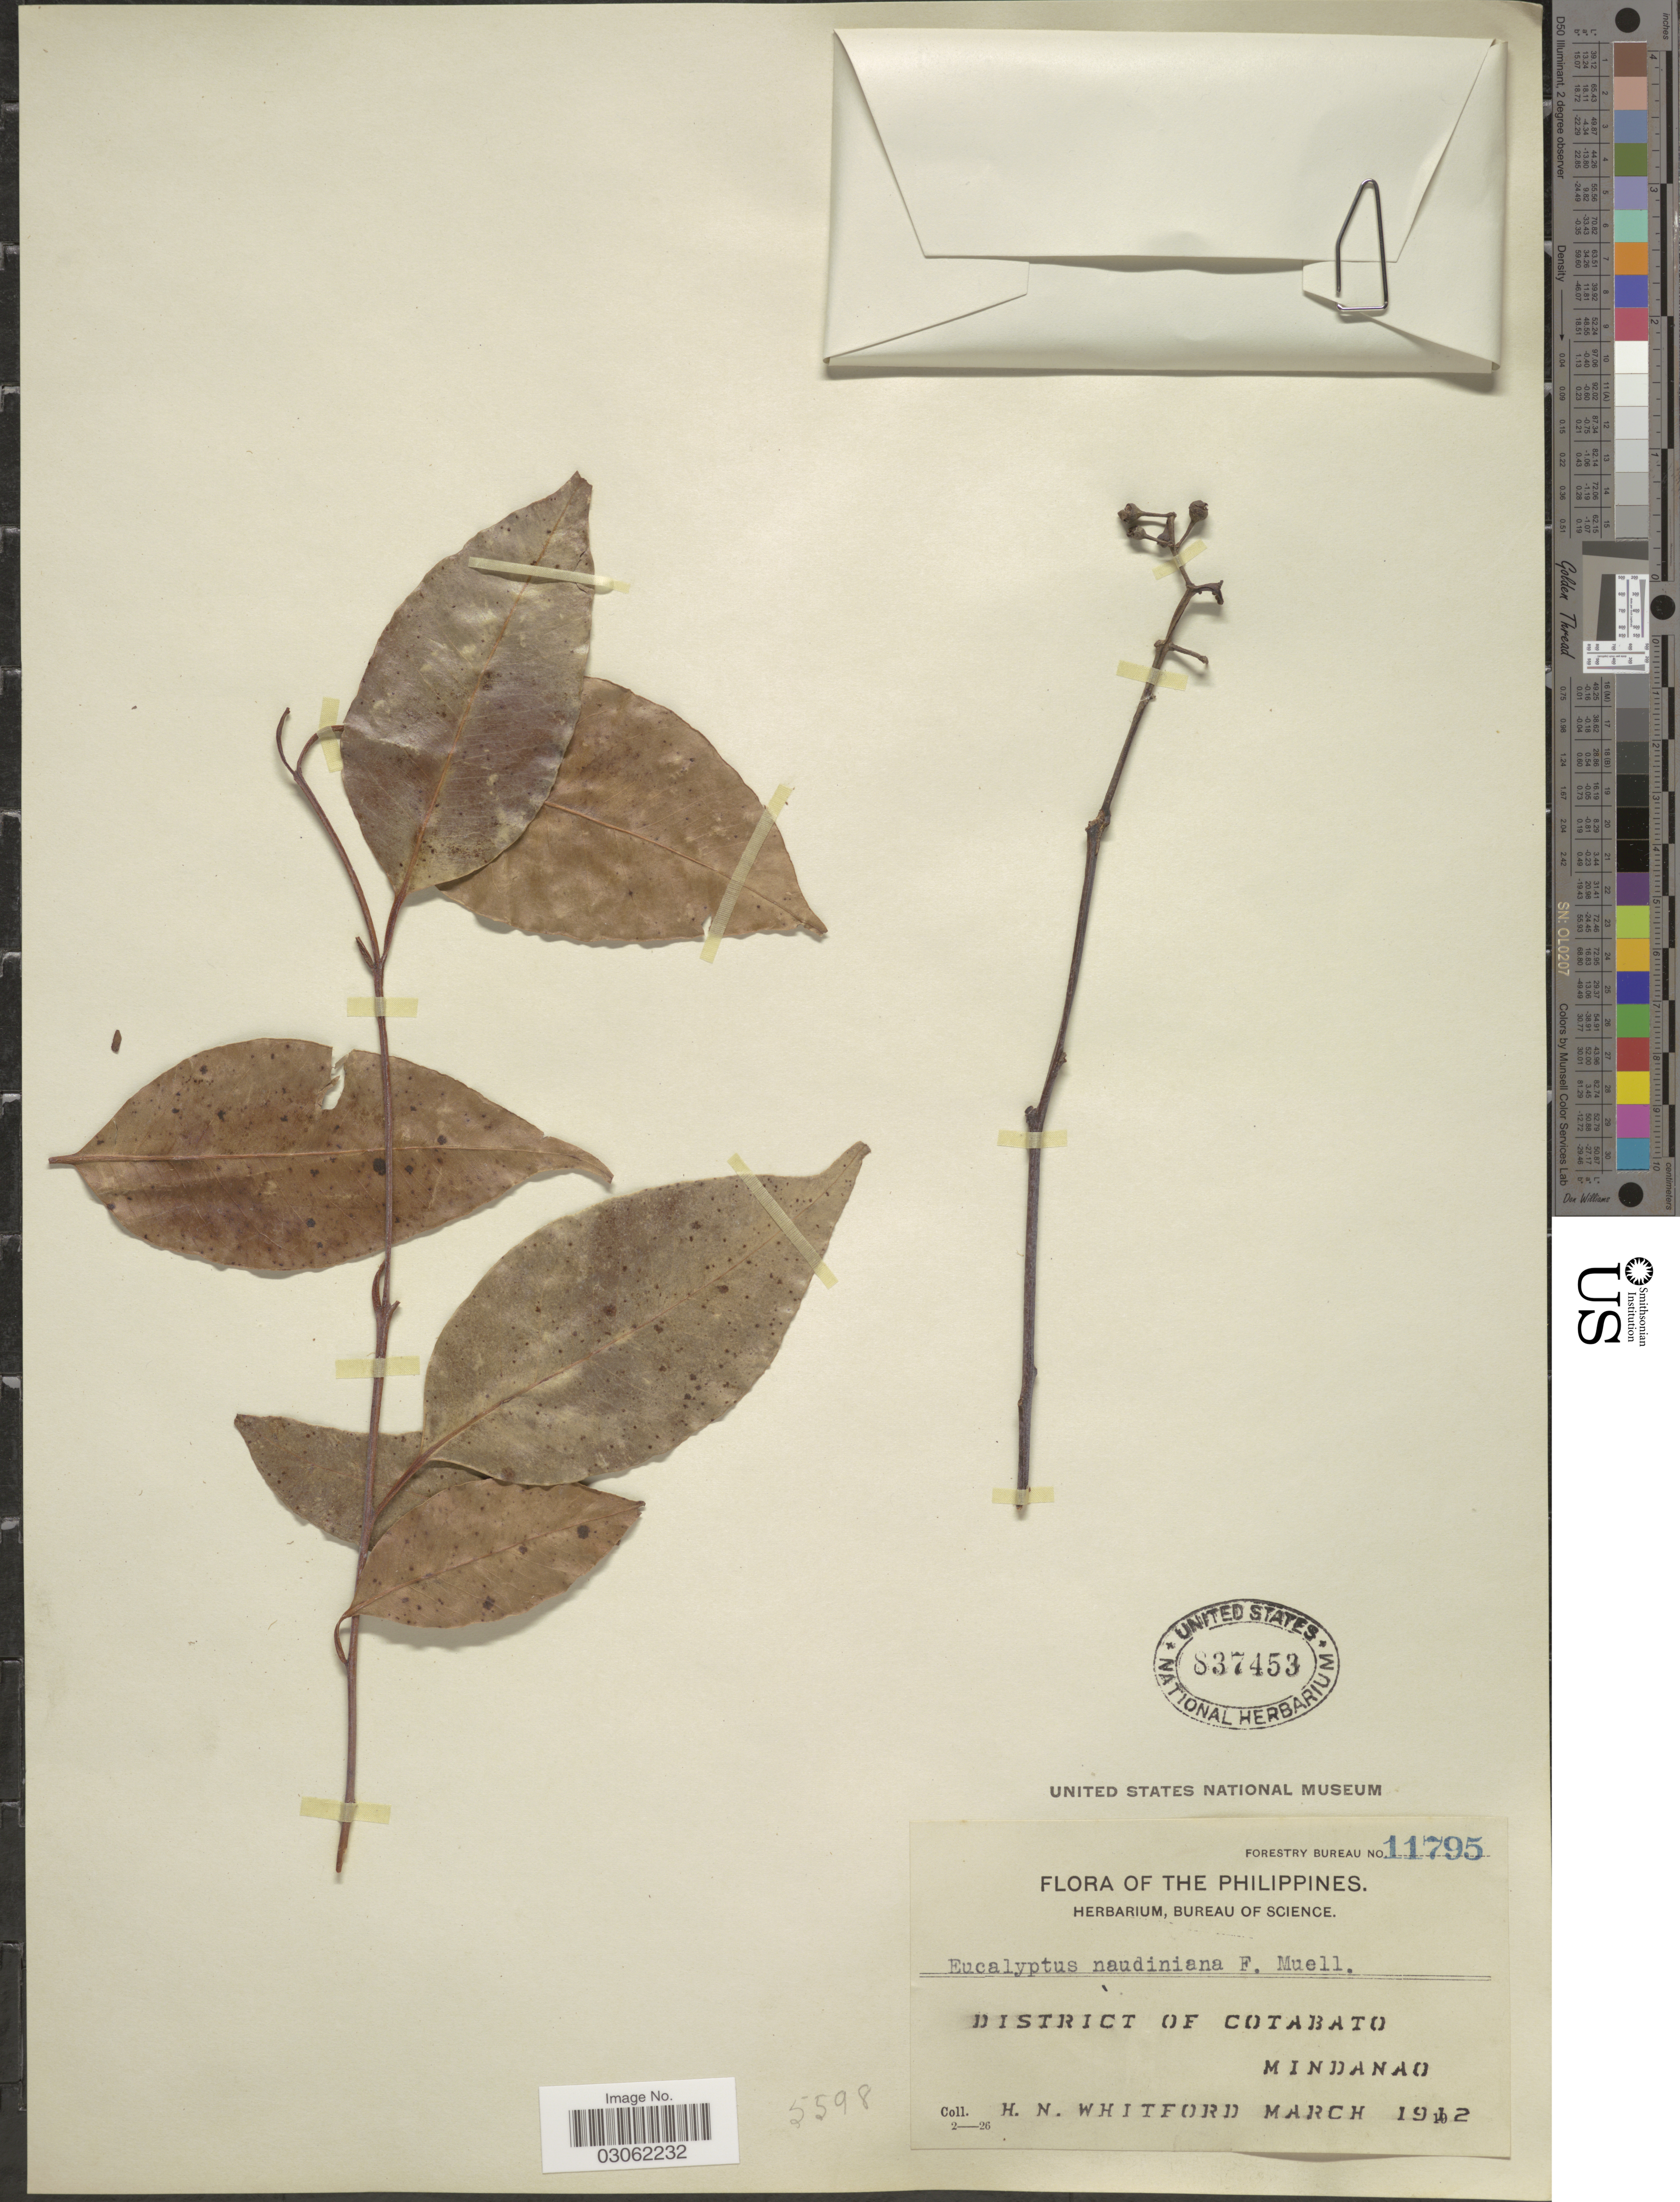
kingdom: Plantae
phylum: Tracheophyta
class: Magnoliopsida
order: Myrtales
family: Myrtaceae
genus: Eucalyptus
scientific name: Eucalyptus deglupta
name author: Blume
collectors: H. N. Whitford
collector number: Forestry Bureau 11795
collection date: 1912-03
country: Philippines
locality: District of Cotabato. Mindanao.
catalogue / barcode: US 837453